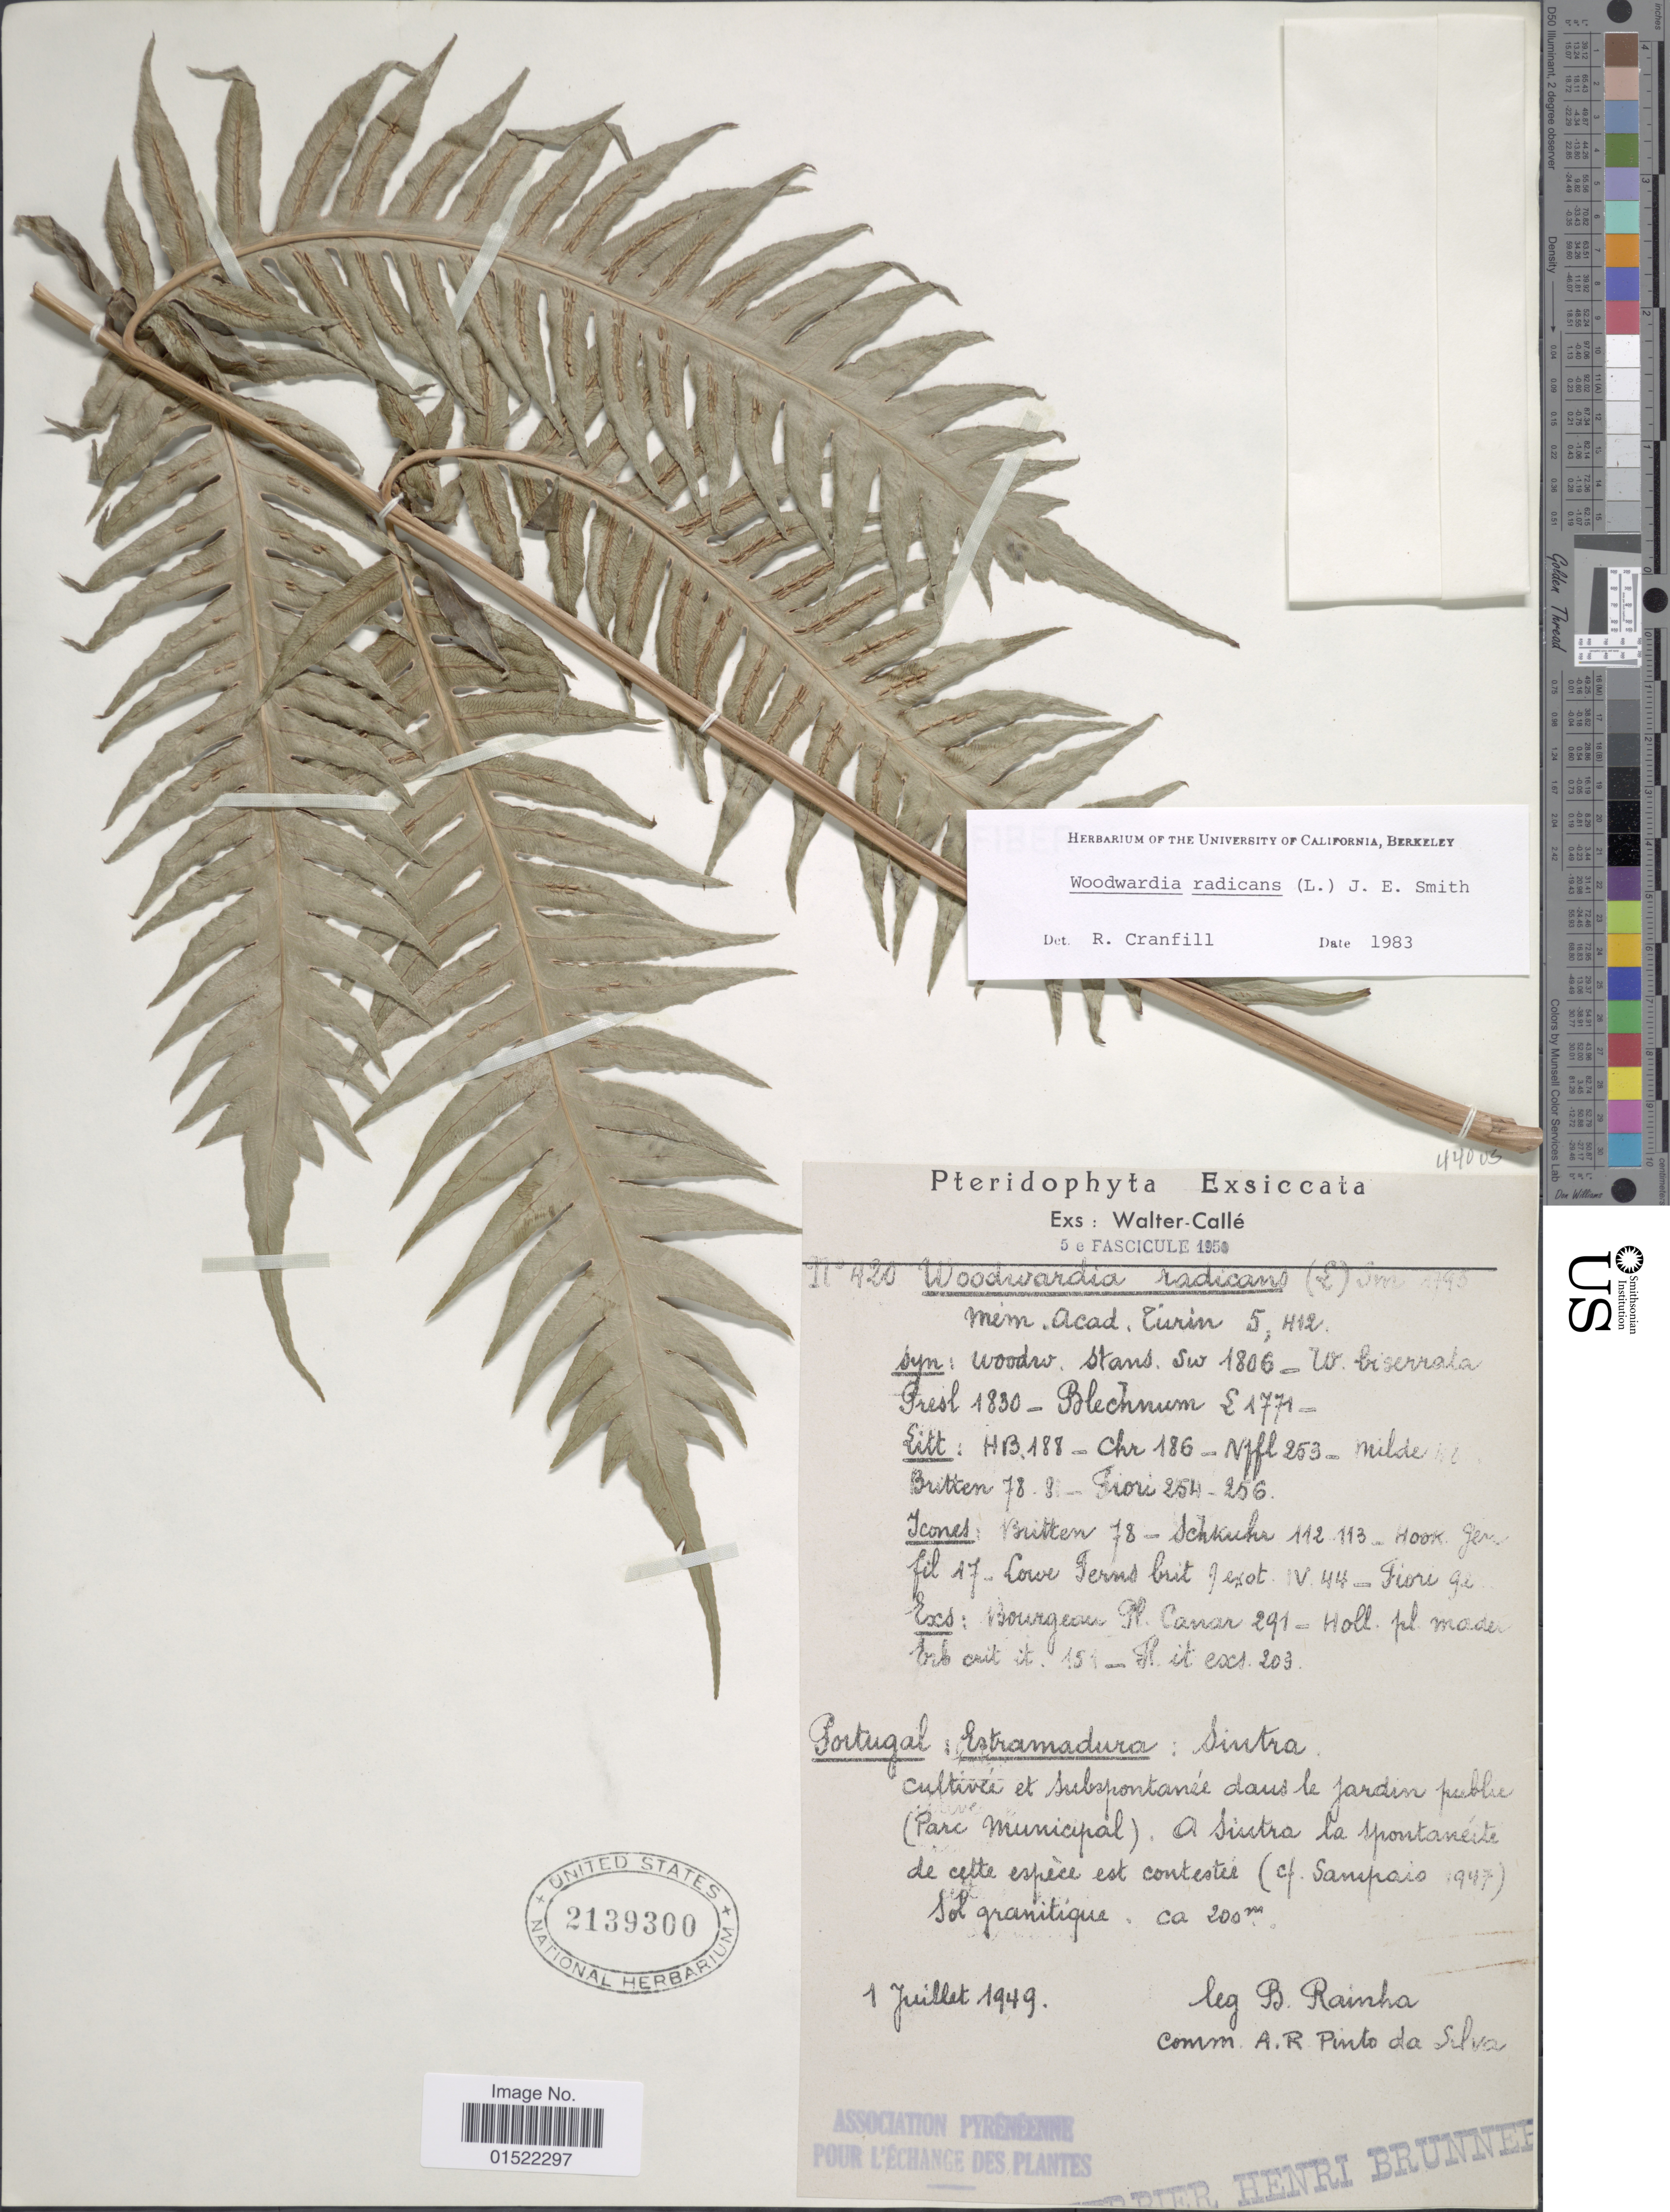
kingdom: Plantae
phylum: Tracheophyta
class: Polypodiopsida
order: Polypodiales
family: Blechnaceae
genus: Woodwardia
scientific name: Woodwardia radicans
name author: (L.) Sm.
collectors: B. Rainha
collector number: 420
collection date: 1949-07-01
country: Portugal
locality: Portugal; Estramadura: Sintra, dans le jardin puble (Parc Municipal) [interpreted]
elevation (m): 200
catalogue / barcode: US 2139300